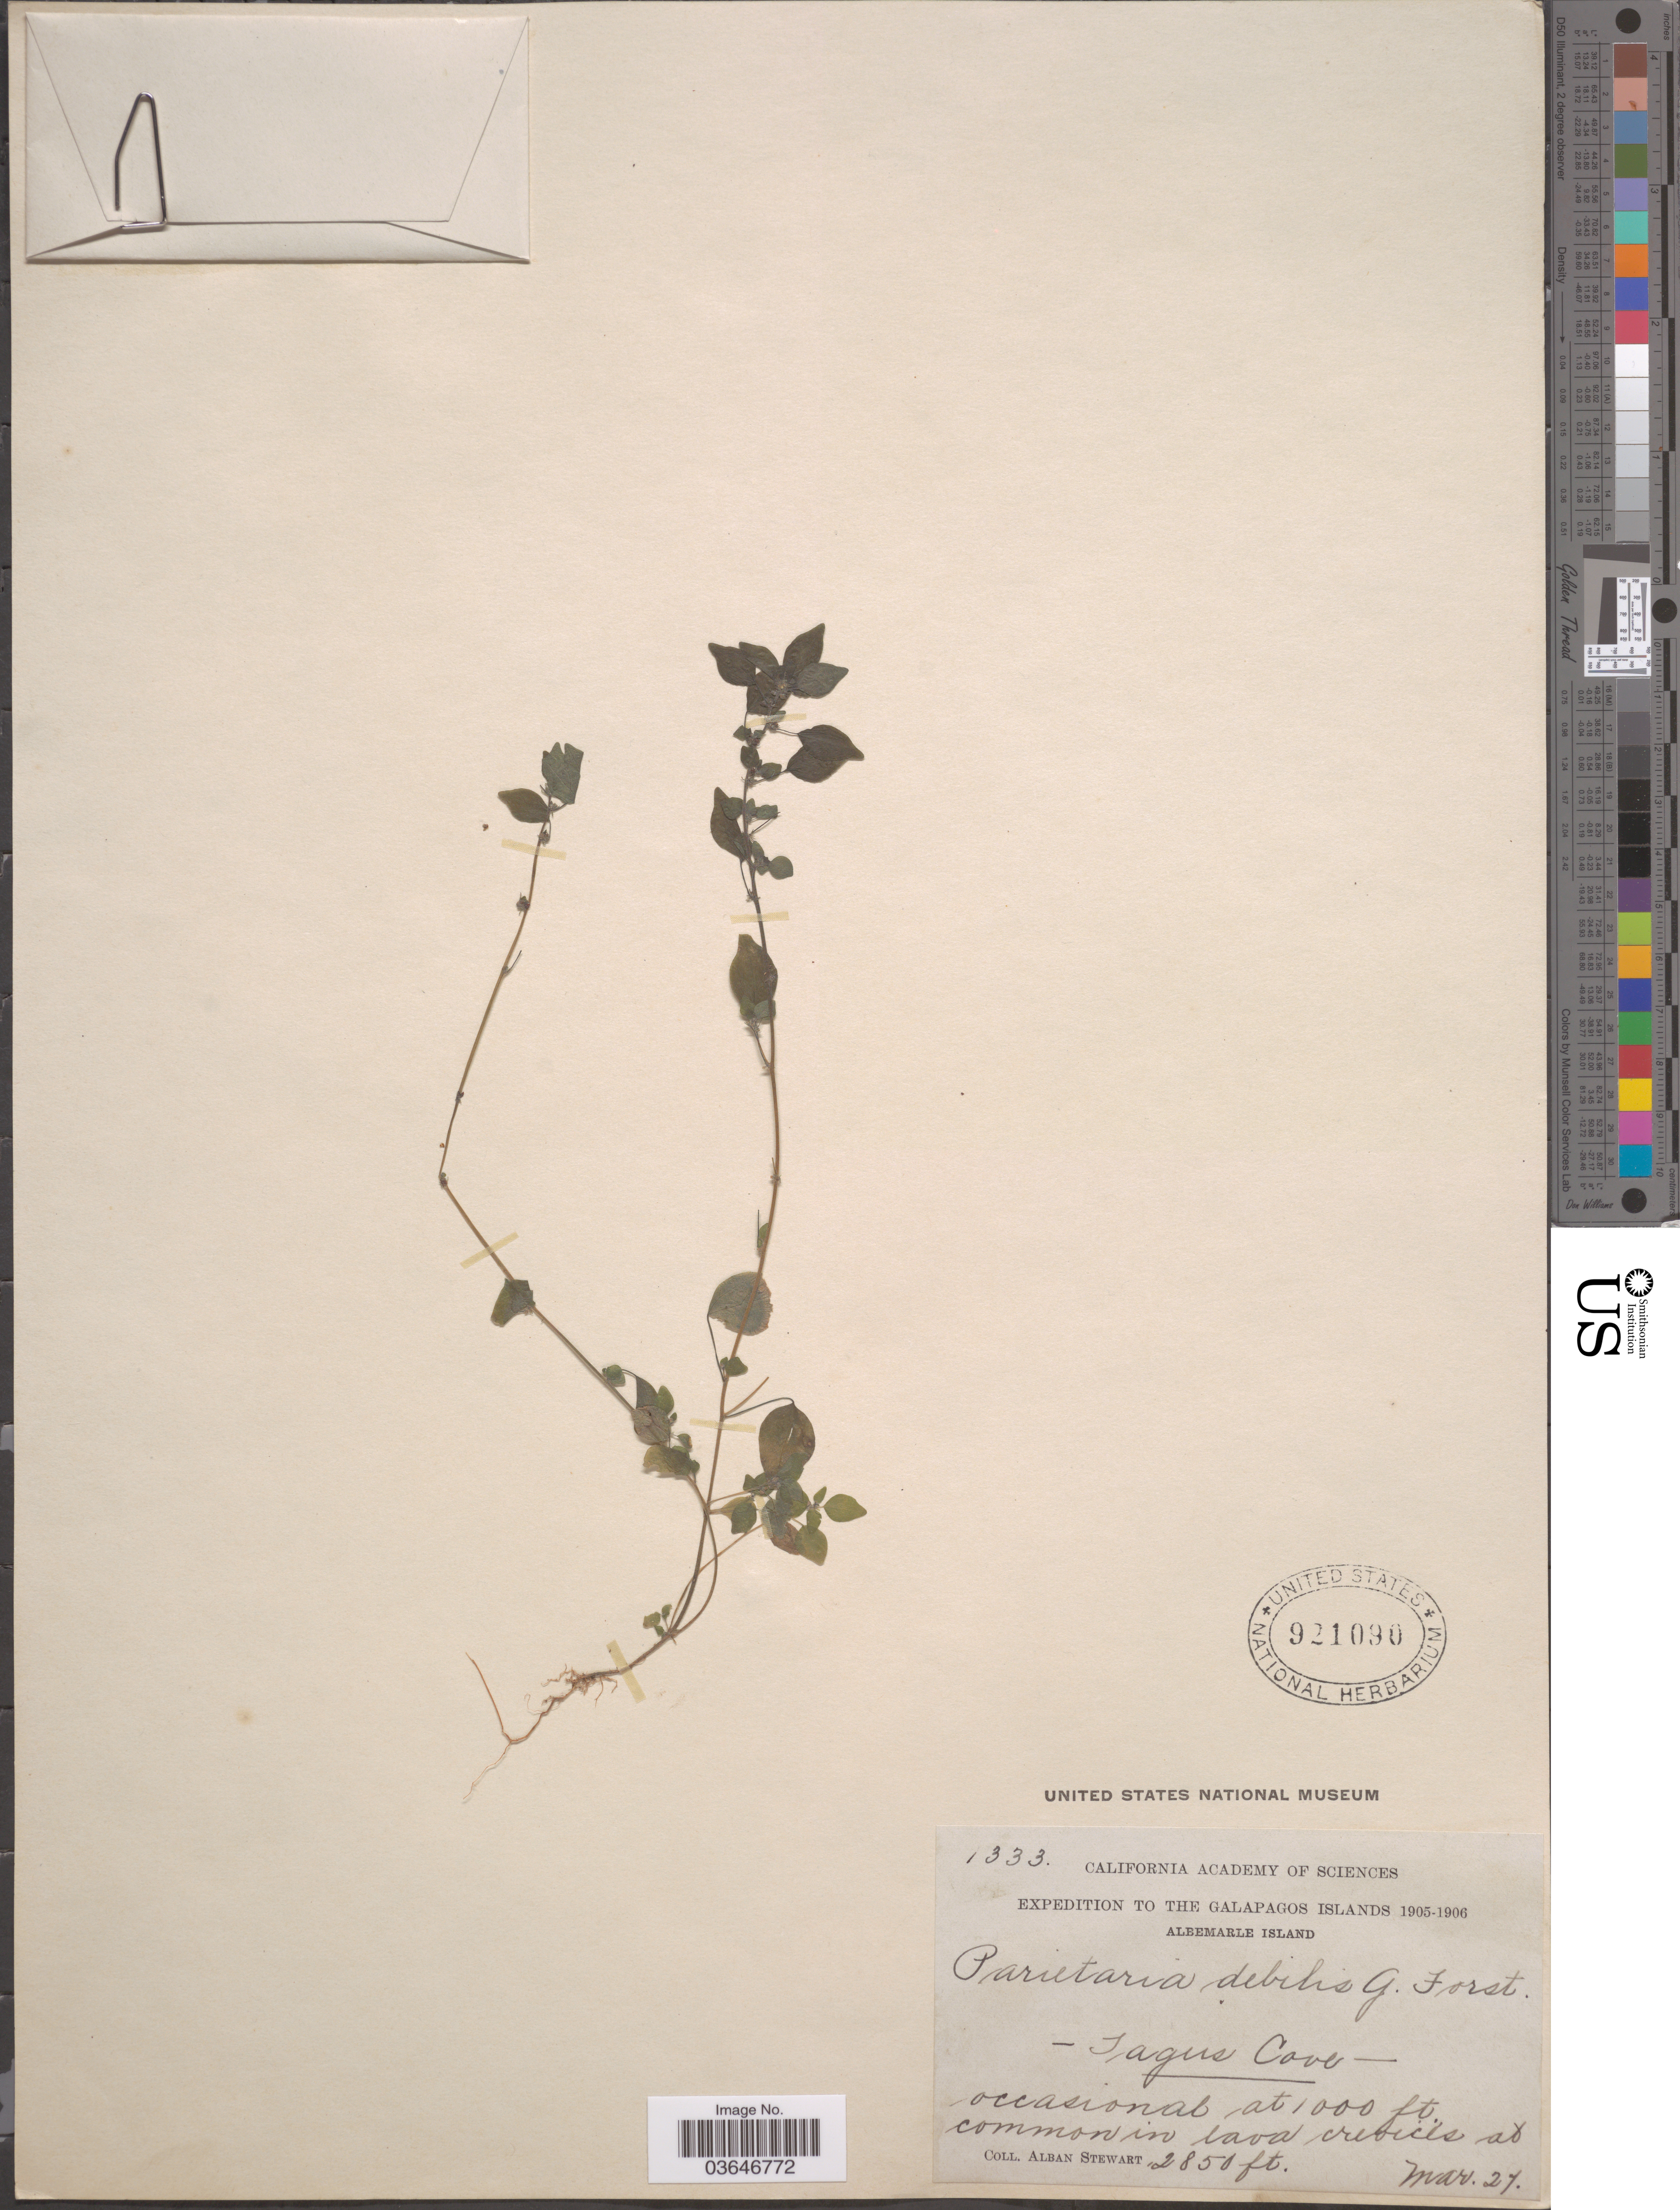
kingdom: Plantae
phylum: Tracheophyta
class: Magnoliopsida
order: Rosales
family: Urticaceae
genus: Parietaria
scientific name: Parietaria debilis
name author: G. Forst.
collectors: A. Stewart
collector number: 1333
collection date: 1905-03-27/1906-03-27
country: Ecuador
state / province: Colón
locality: The Galapagos Islands. Albemarle Island. Tagus Cove.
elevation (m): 305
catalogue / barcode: US 921090